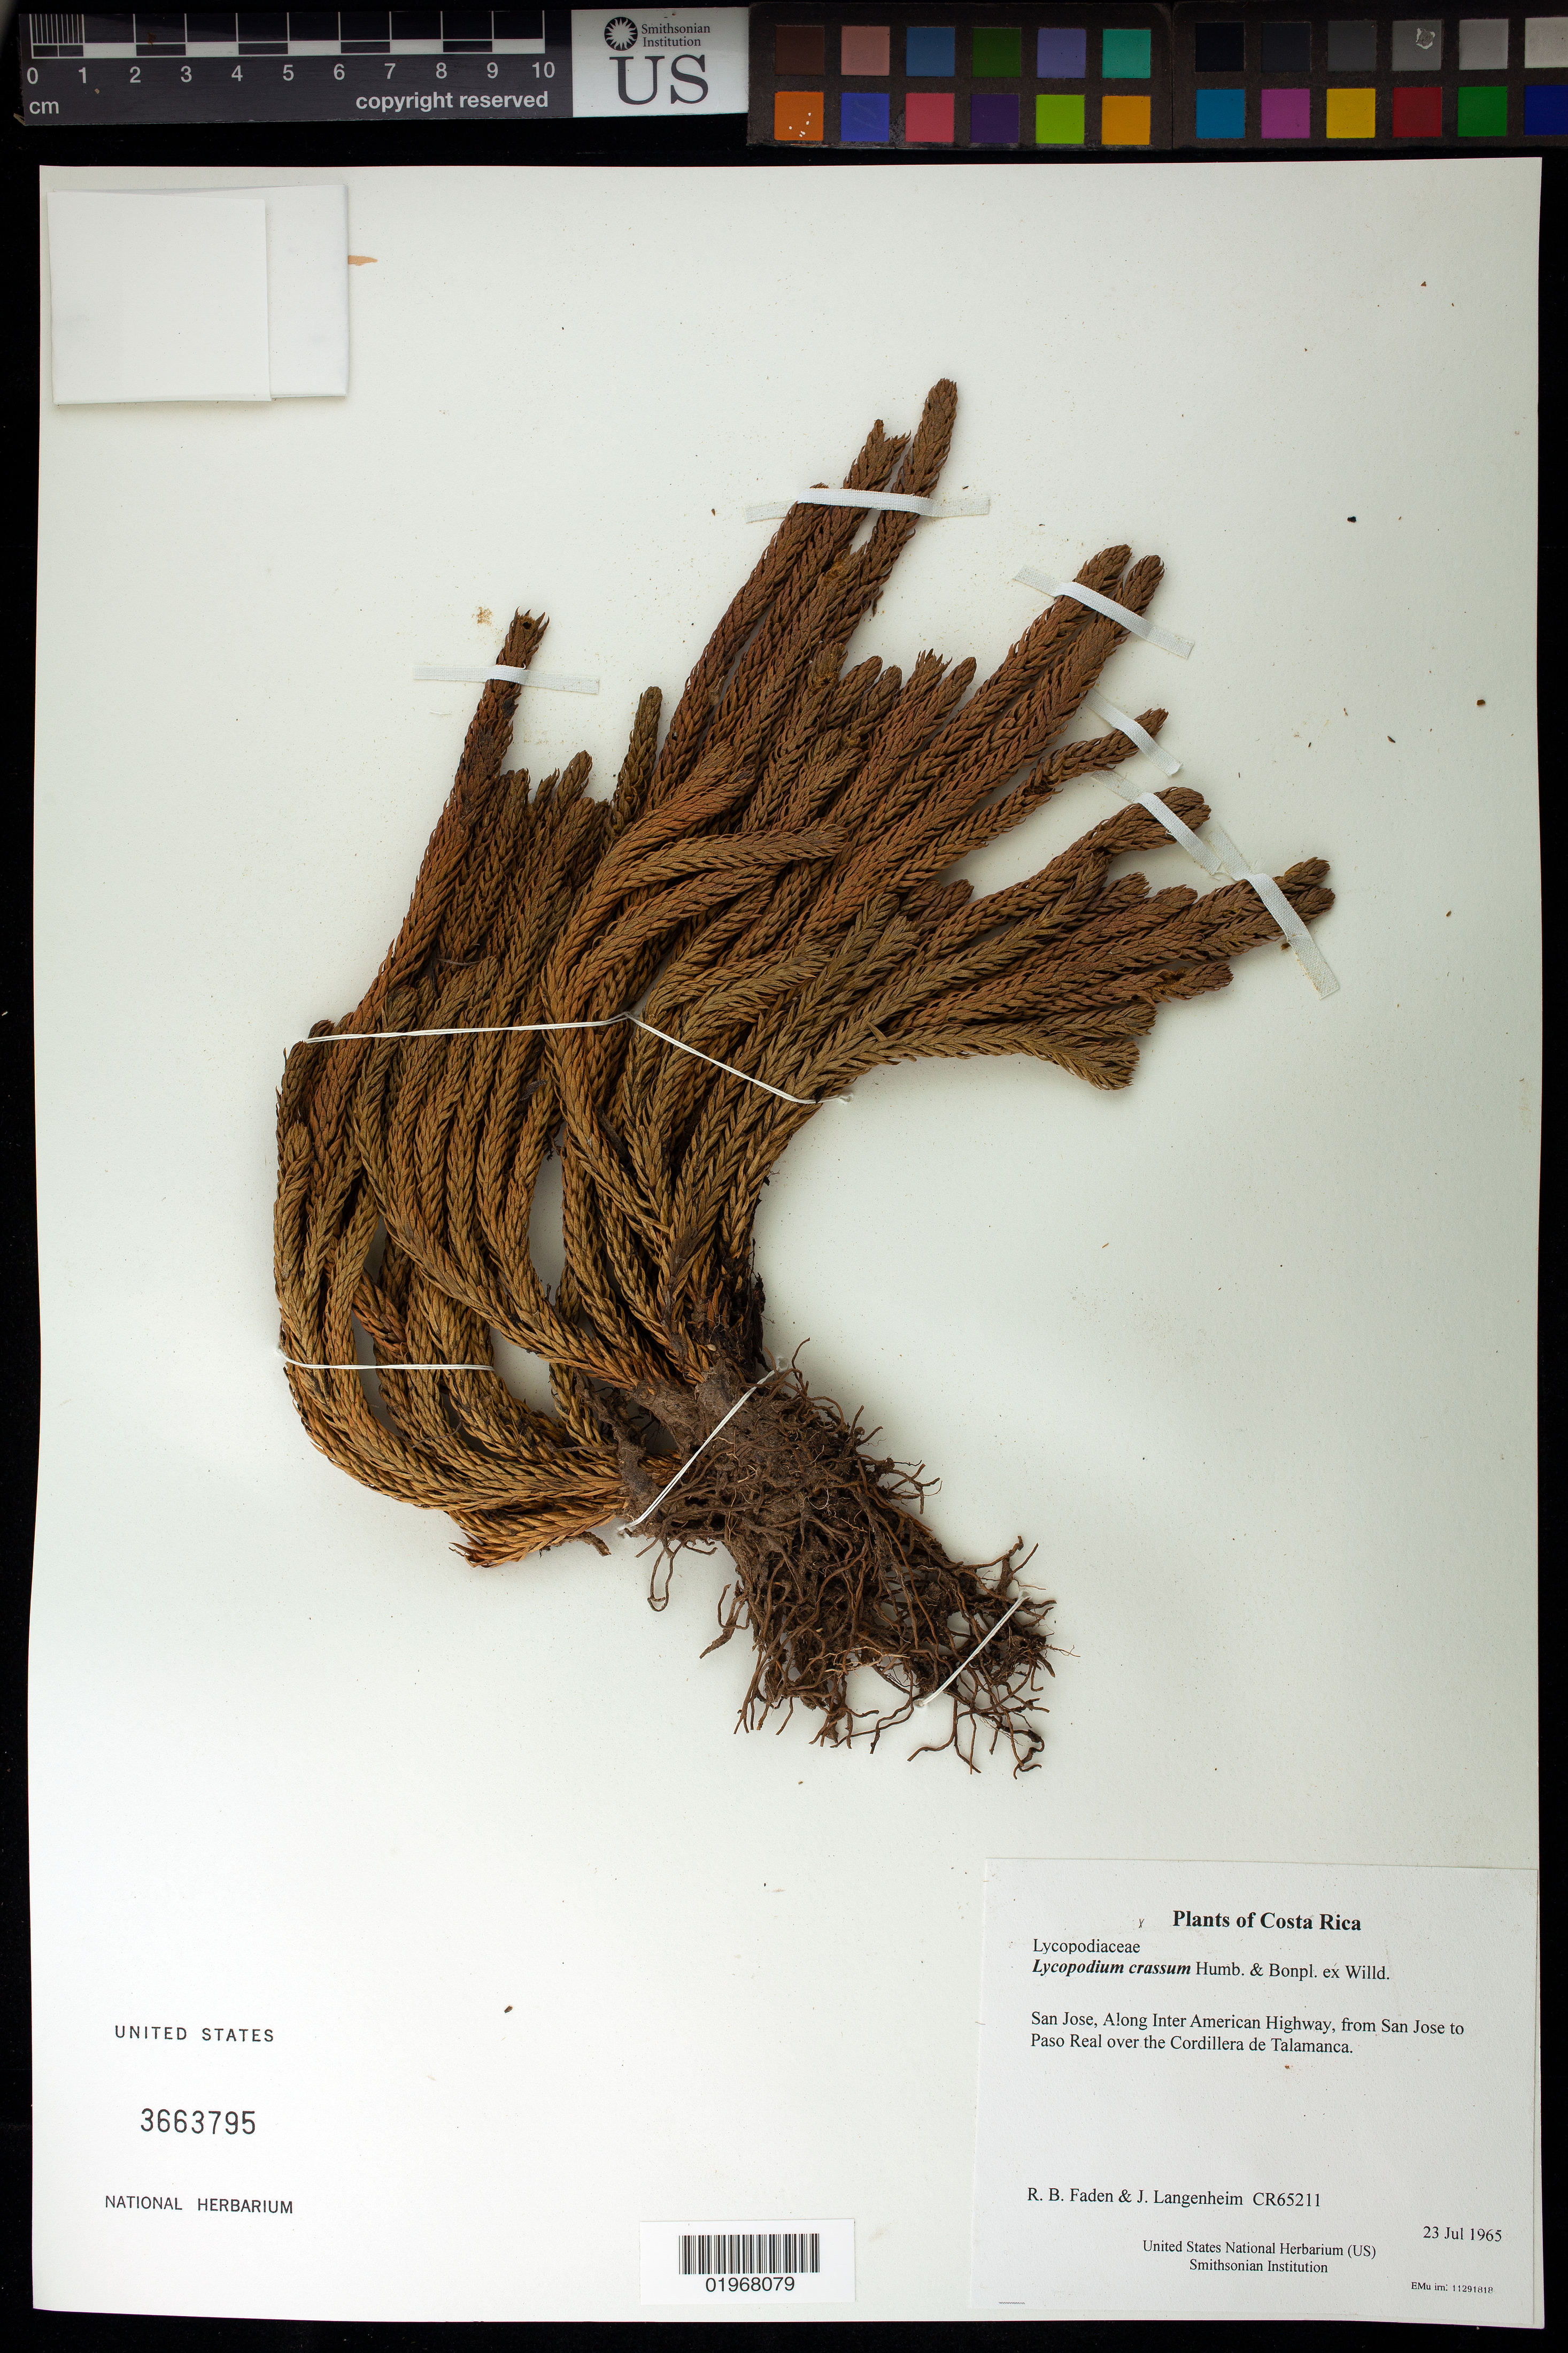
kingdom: Plantae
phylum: Tracheophyta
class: Lycopodiopsida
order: Lycopodiales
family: Lycopodiaceae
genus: Phlegmariurus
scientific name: Phlegmariurus crassus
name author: (Humb. & Bonpl. ex Willd.) B. Øllg.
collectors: R. B. Faden & J. Langenheim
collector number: CR65211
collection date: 1965-07-23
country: Costa Rica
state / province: San Jose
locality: Along Inter American Highway, from San Jose to Paso Real over the Cordillera de Talamanca.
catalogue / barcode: US 3663795